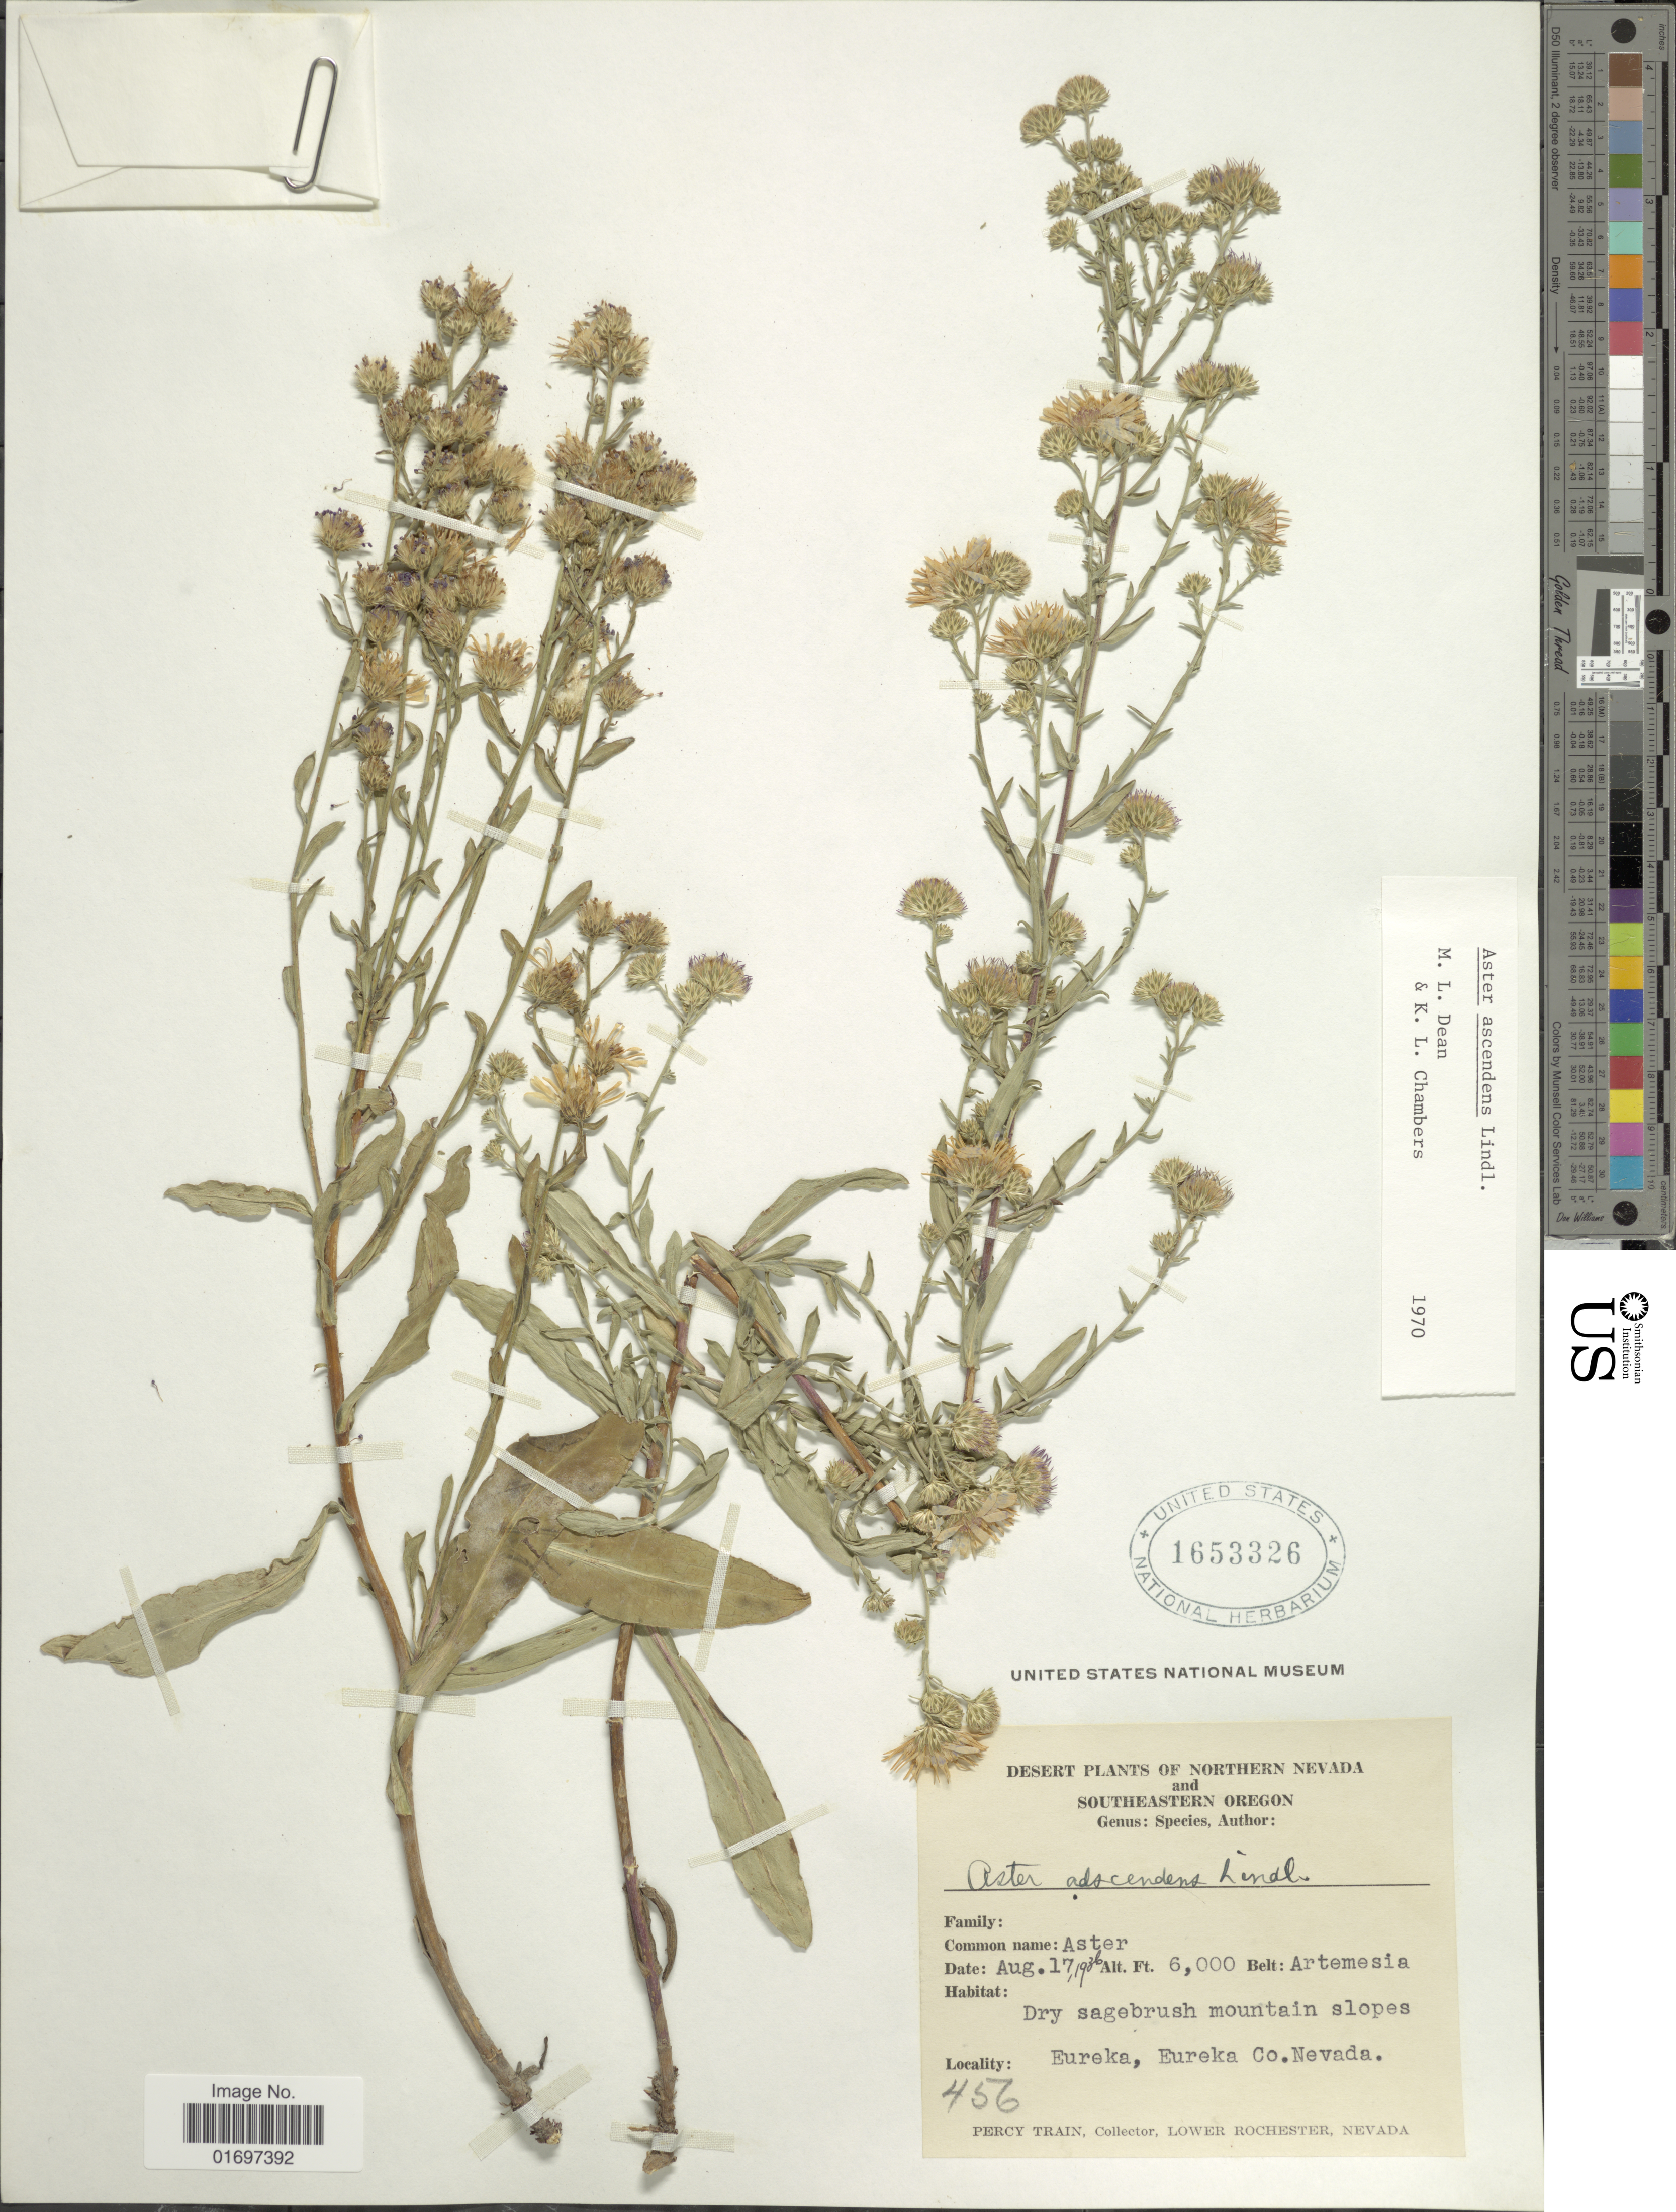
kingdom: Plantae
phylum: Tracheophyta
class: Magnoliopsida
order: Asterales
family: Asteraceae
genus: Symphyotrichum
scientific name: Symphyotrichum ascendens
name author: (Lindl.) G.L. Nesom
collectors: P. Train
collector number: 456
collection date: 1936-08-17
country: United States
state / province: Nevada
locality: Northern Nevada and Southeastern Oregon. Eureka, Eureka Co. Nevada.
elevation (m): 1829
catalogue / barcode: US 1653326